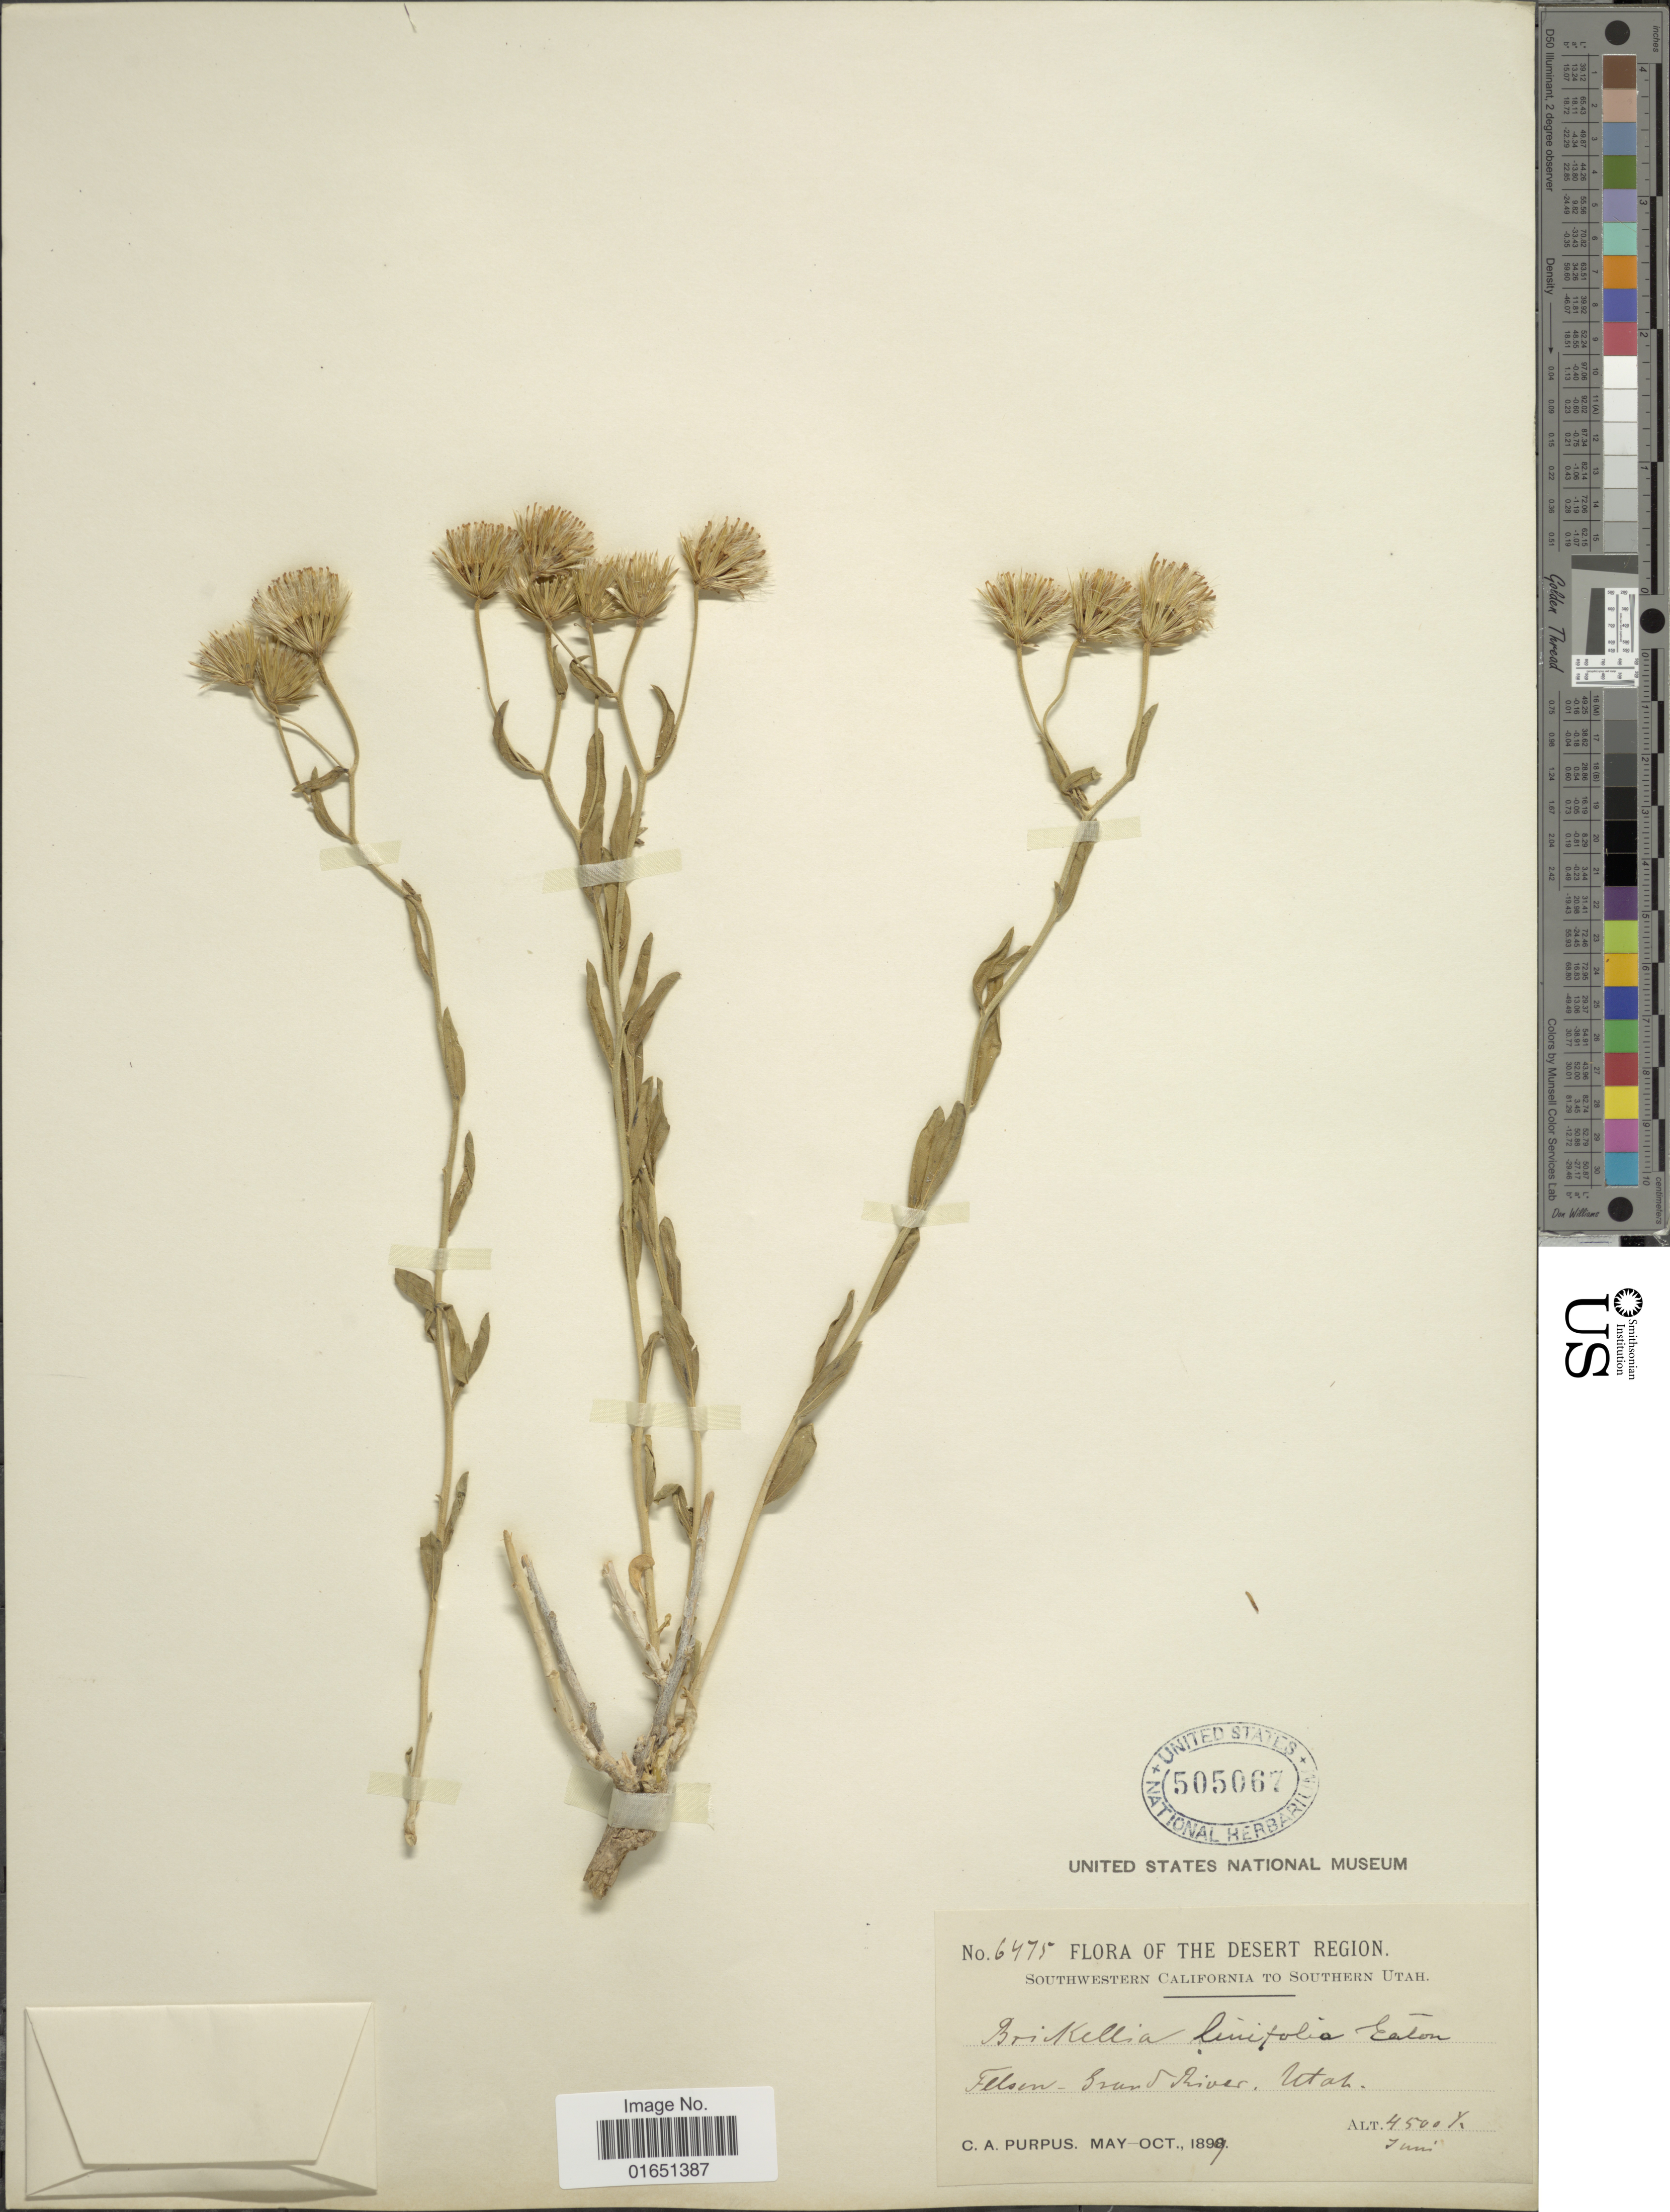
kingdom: Plantae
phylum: Tracheophyta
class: Magnoliopsida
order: Asterales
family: Asteraceae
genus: Brickellia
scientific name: Brickellia oblongifolia var. linifolia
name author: (D.C. Eaton) B.L. Rob.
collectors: C. A. Purpus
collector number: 6475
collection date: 1899-05/1899-10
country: United States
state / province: Utah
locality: The Desert Region, Southwestern California to Southern Utah, Felsen-Grand River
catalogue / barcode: US 505067